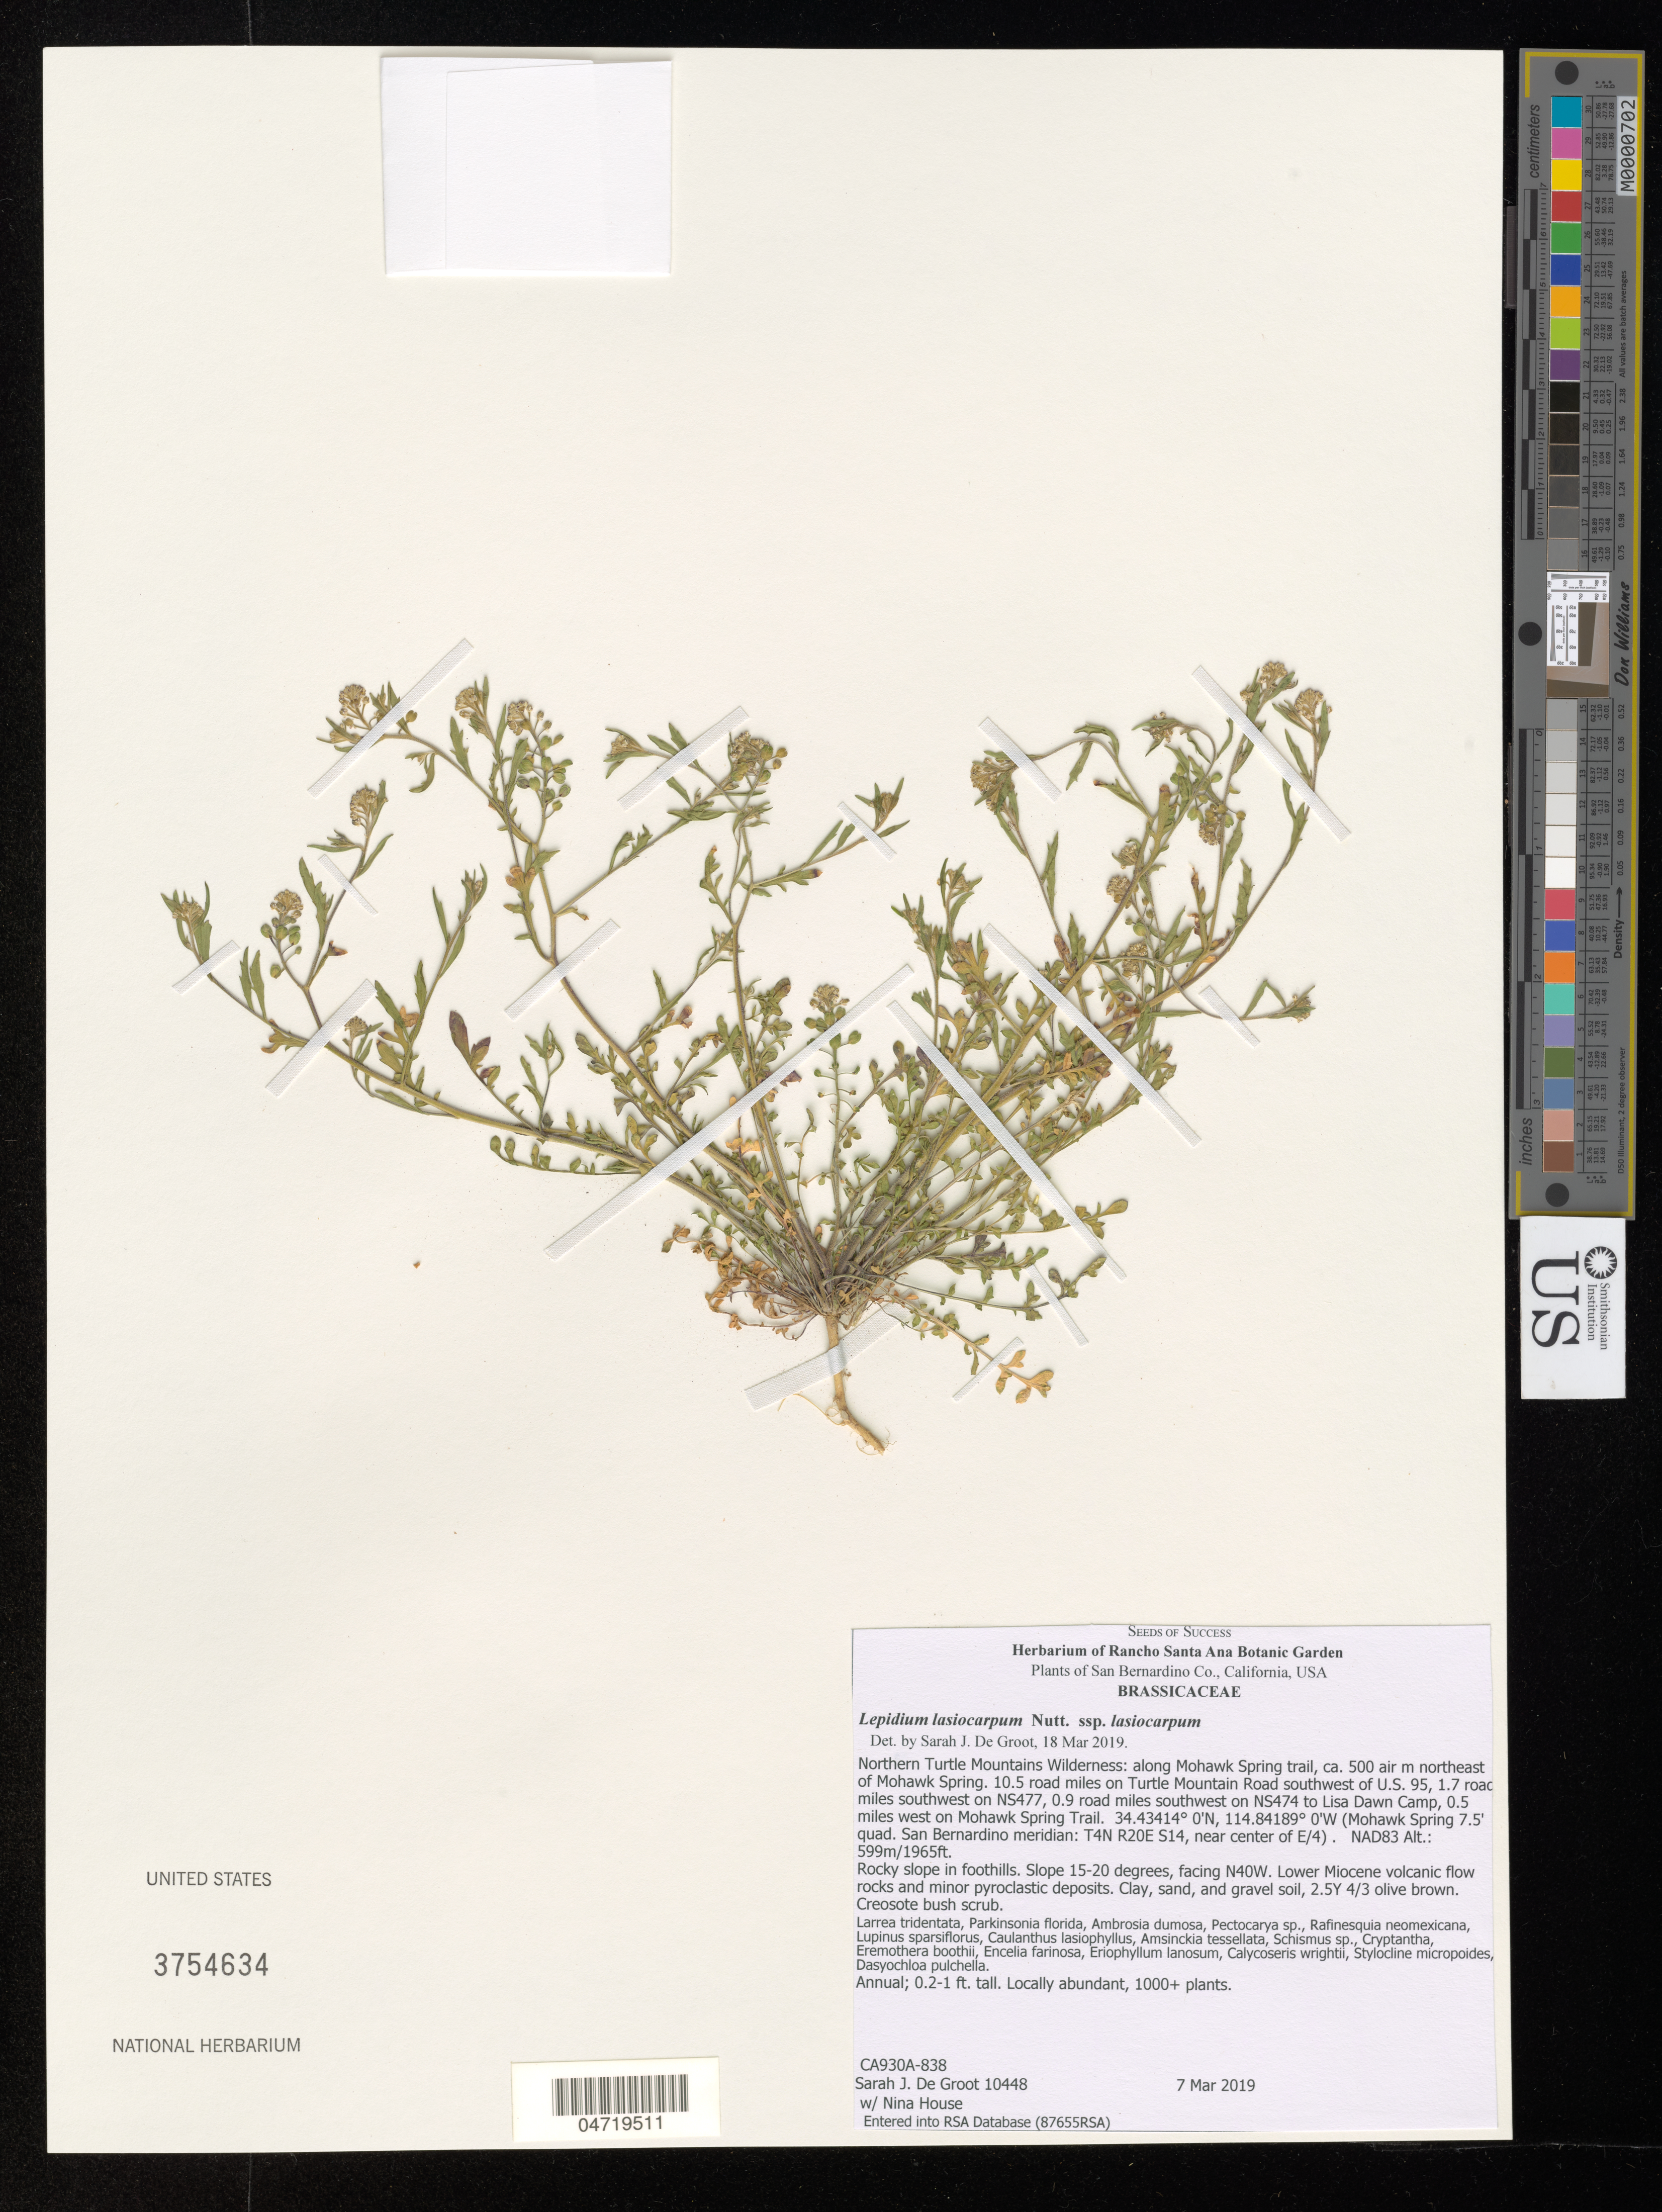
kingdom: Plantae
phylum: Tracheophyta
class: Magnoliopsida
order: Brassicales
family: Brassicaceae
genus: Lepidium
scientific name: Lepidium lasiocarpum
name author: Nutt.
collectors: S. De Groot & N. House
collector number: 10448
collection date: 2019-03-07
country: United States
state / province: California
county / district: San Bernardino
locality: San Bernardino Co. Northern Turtle Mountains Wilderness: along Mohawk Spring trail, ca. 500 air m northeast of Mohawk Spring. 10.5 road miles on Turtle Mountain Road southwest of U.S. 95, 1.7 road miles southwest on NS477, 0.9 road miles southwest on NS474 to Lisa Dawn Camp, 0.5 miles west on Mohawk Spring Trail. (Mohawk Spring 7.5' quad. San Bernardino meridian: T4N R20E S14, near center of E/4). NAD83.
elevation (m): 599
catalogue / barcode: US 3754634